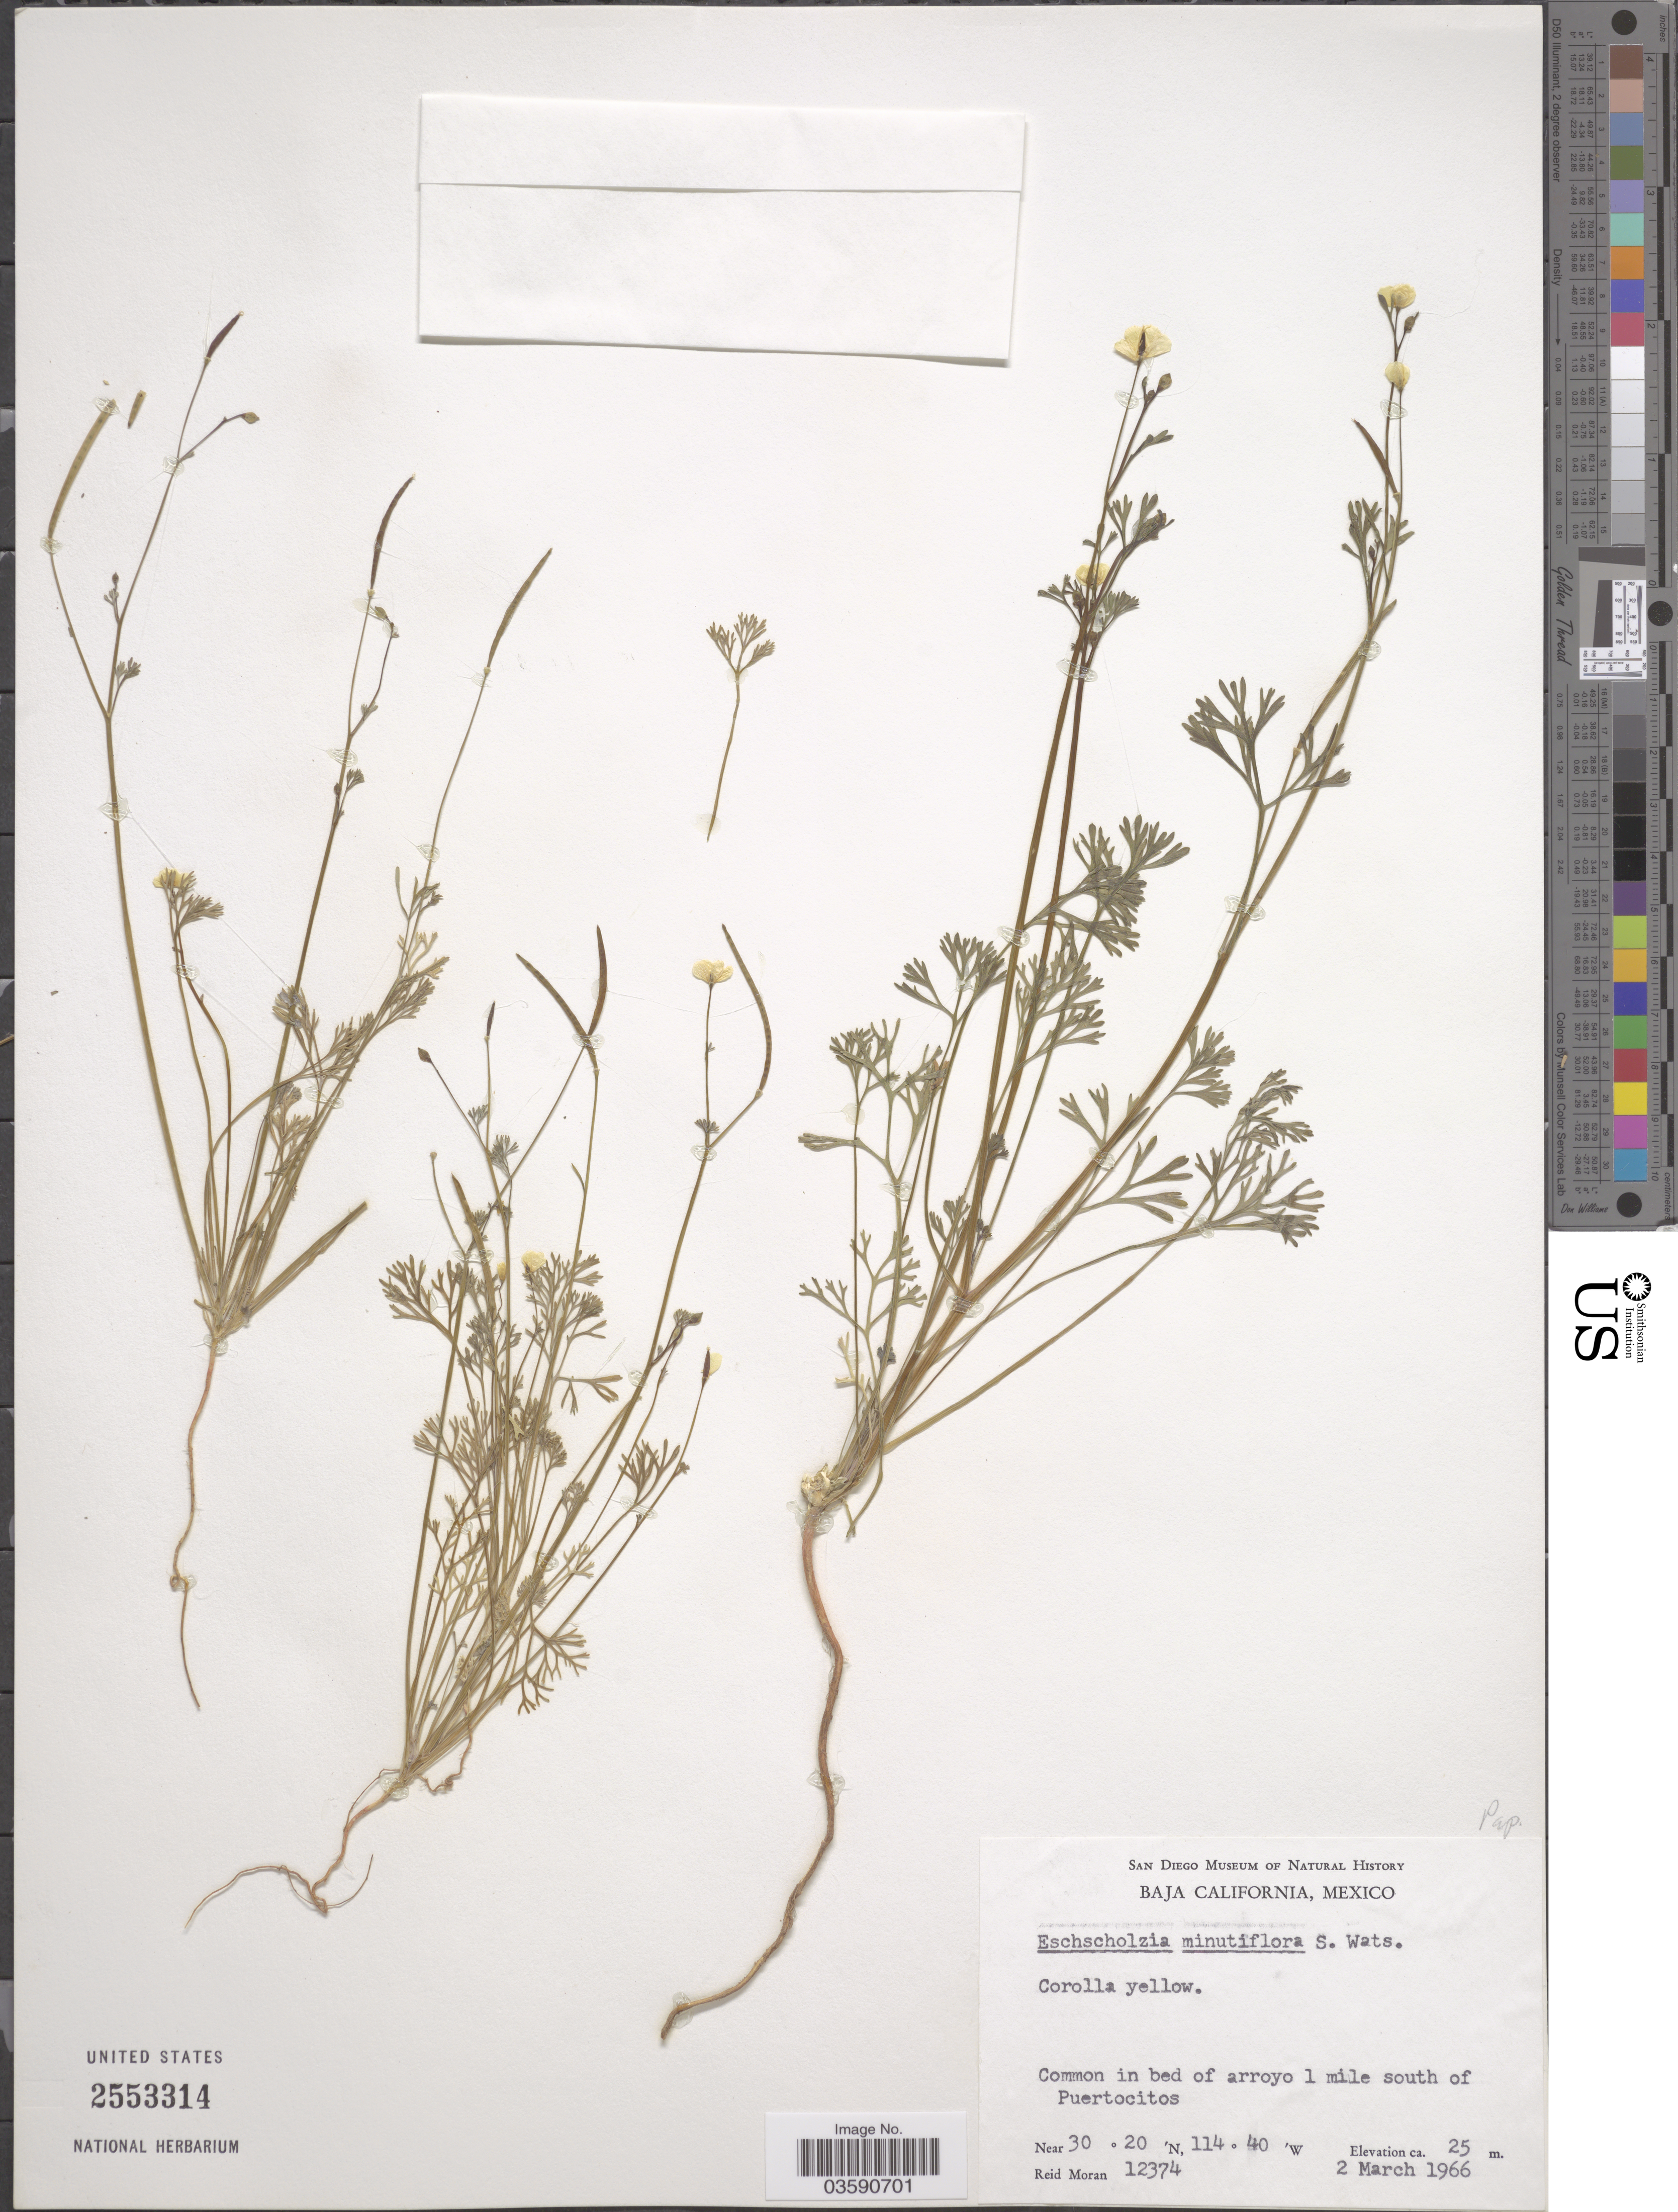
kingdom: Plantae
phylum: Tracheophyta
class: Magnoliopsida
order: Ranunculales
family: Papaveraceae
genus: Eschscholzia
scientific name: Eschscholzia minutiflora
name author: S. Watson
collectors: R. V. Moran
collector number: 12374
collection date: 1966-03-02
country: Mexico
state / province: Baja California Norte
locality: Common in bed of arroyo 1 mile south of Puertocitos.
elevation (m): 25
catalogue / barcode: US 2553314